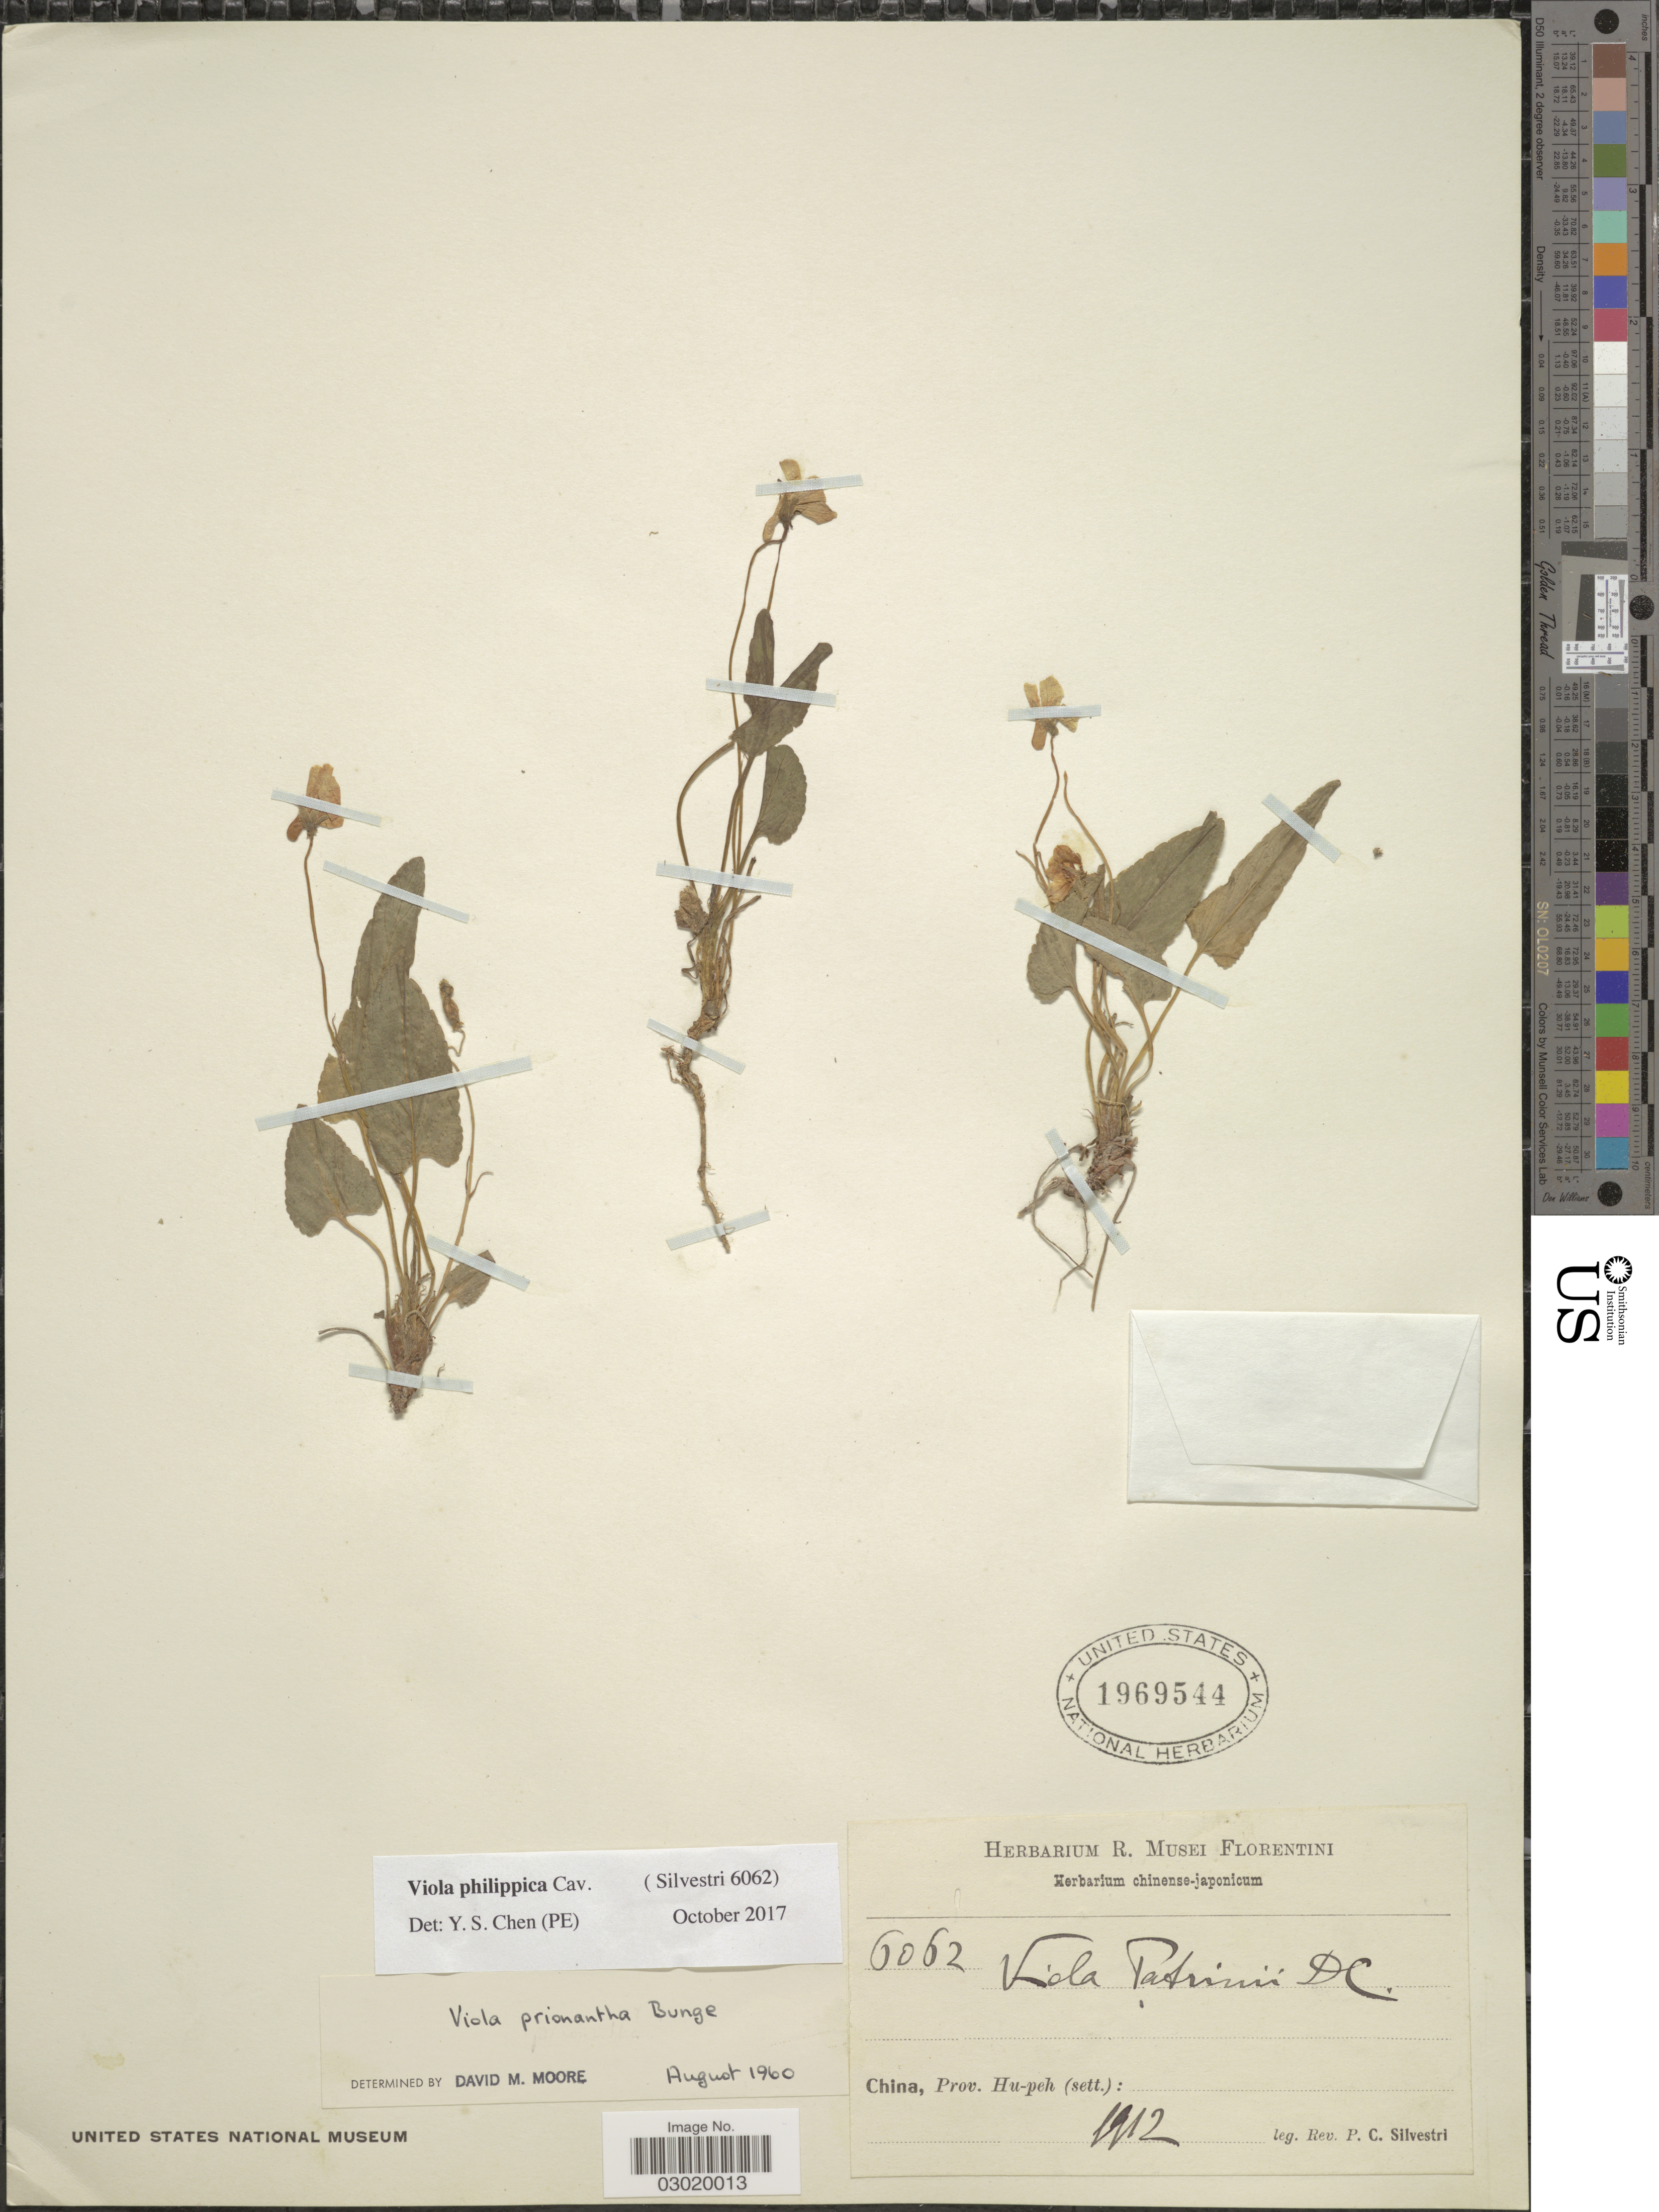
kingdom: Plantae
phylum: Tracheophyta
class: Magnoliopsida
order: Malpighiales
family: Violaceae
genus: Viola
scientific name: Viola philippica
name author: Cav.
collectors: P. Silvestri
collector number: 6062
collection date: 1912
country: China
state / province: Hubei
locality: Prov. Hu-peh (sett.).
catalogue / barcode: US 1969544